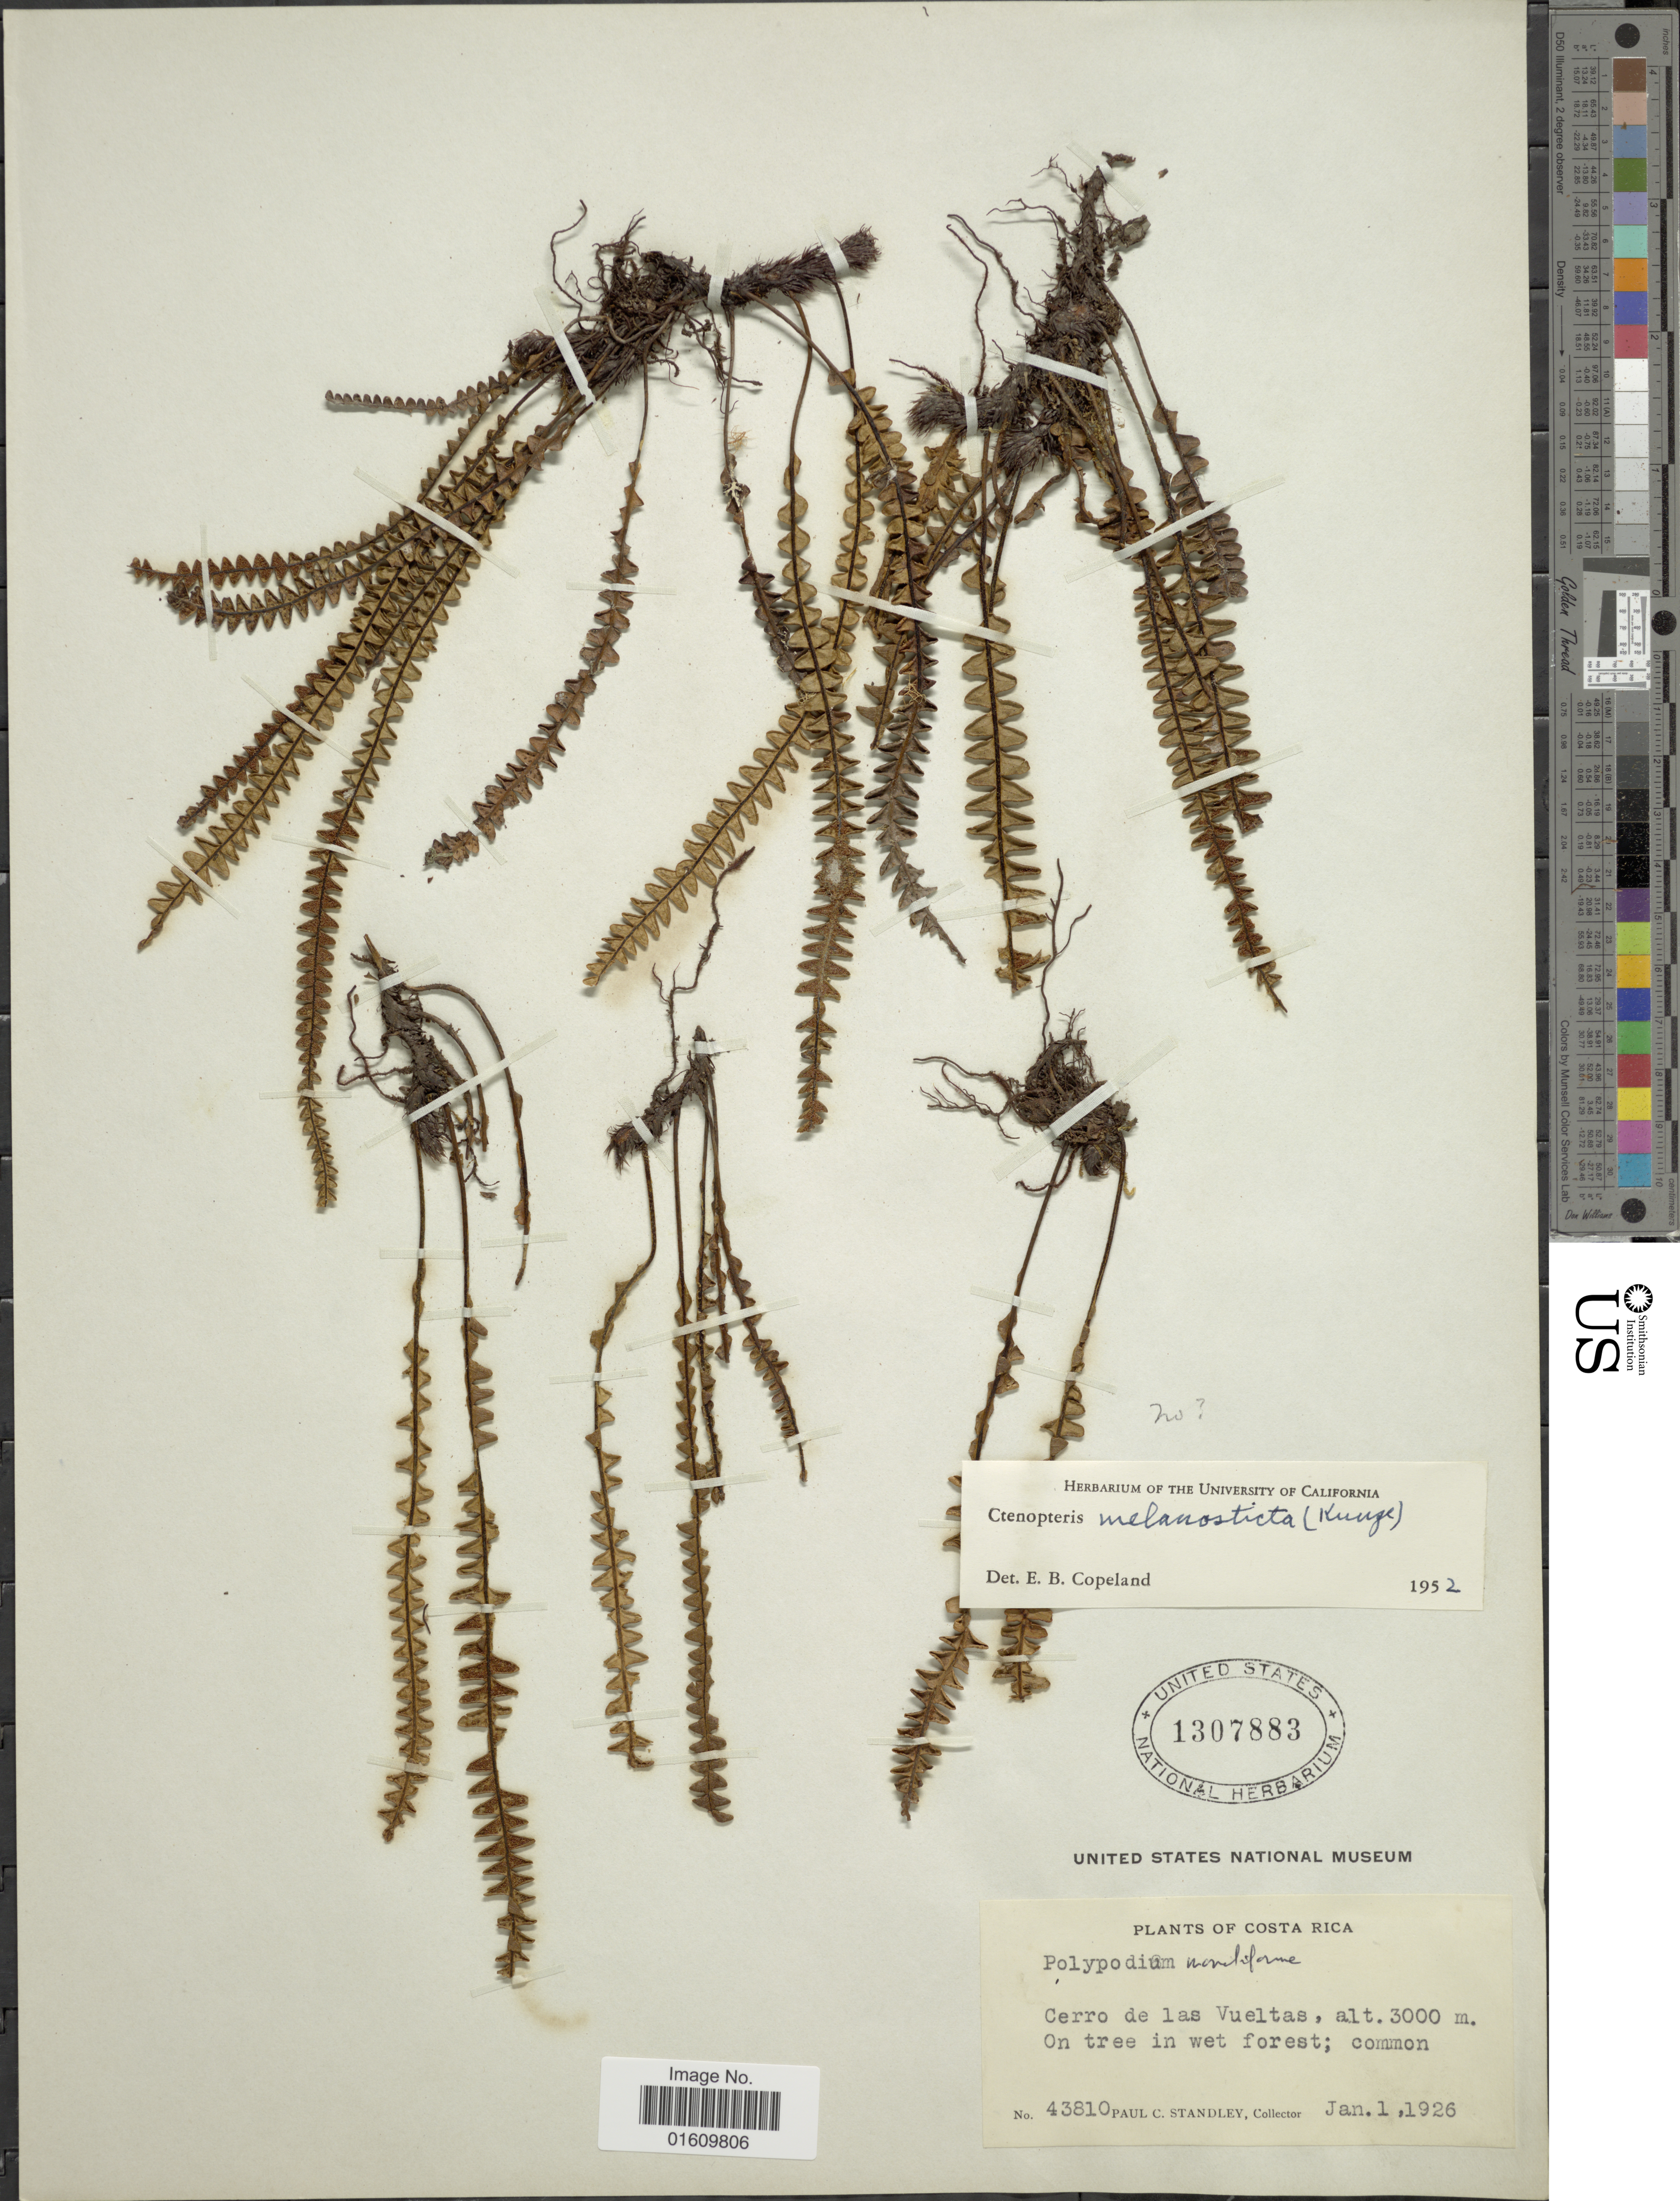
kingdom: Plantae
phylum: Tracheophyta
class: Polypodiopsida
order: Polypodiales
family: Polypodiaceae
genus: Melpomene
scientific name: Melpomene moniliformis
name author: (Lag. ex Sw.) A.R. Sm. & R.C. Moran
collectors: P. C. Standley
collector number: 43810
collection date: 1926-01-01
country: Costa Rica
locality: Cerro de las Vueltas.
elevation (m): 3000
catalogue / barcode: US 1307883